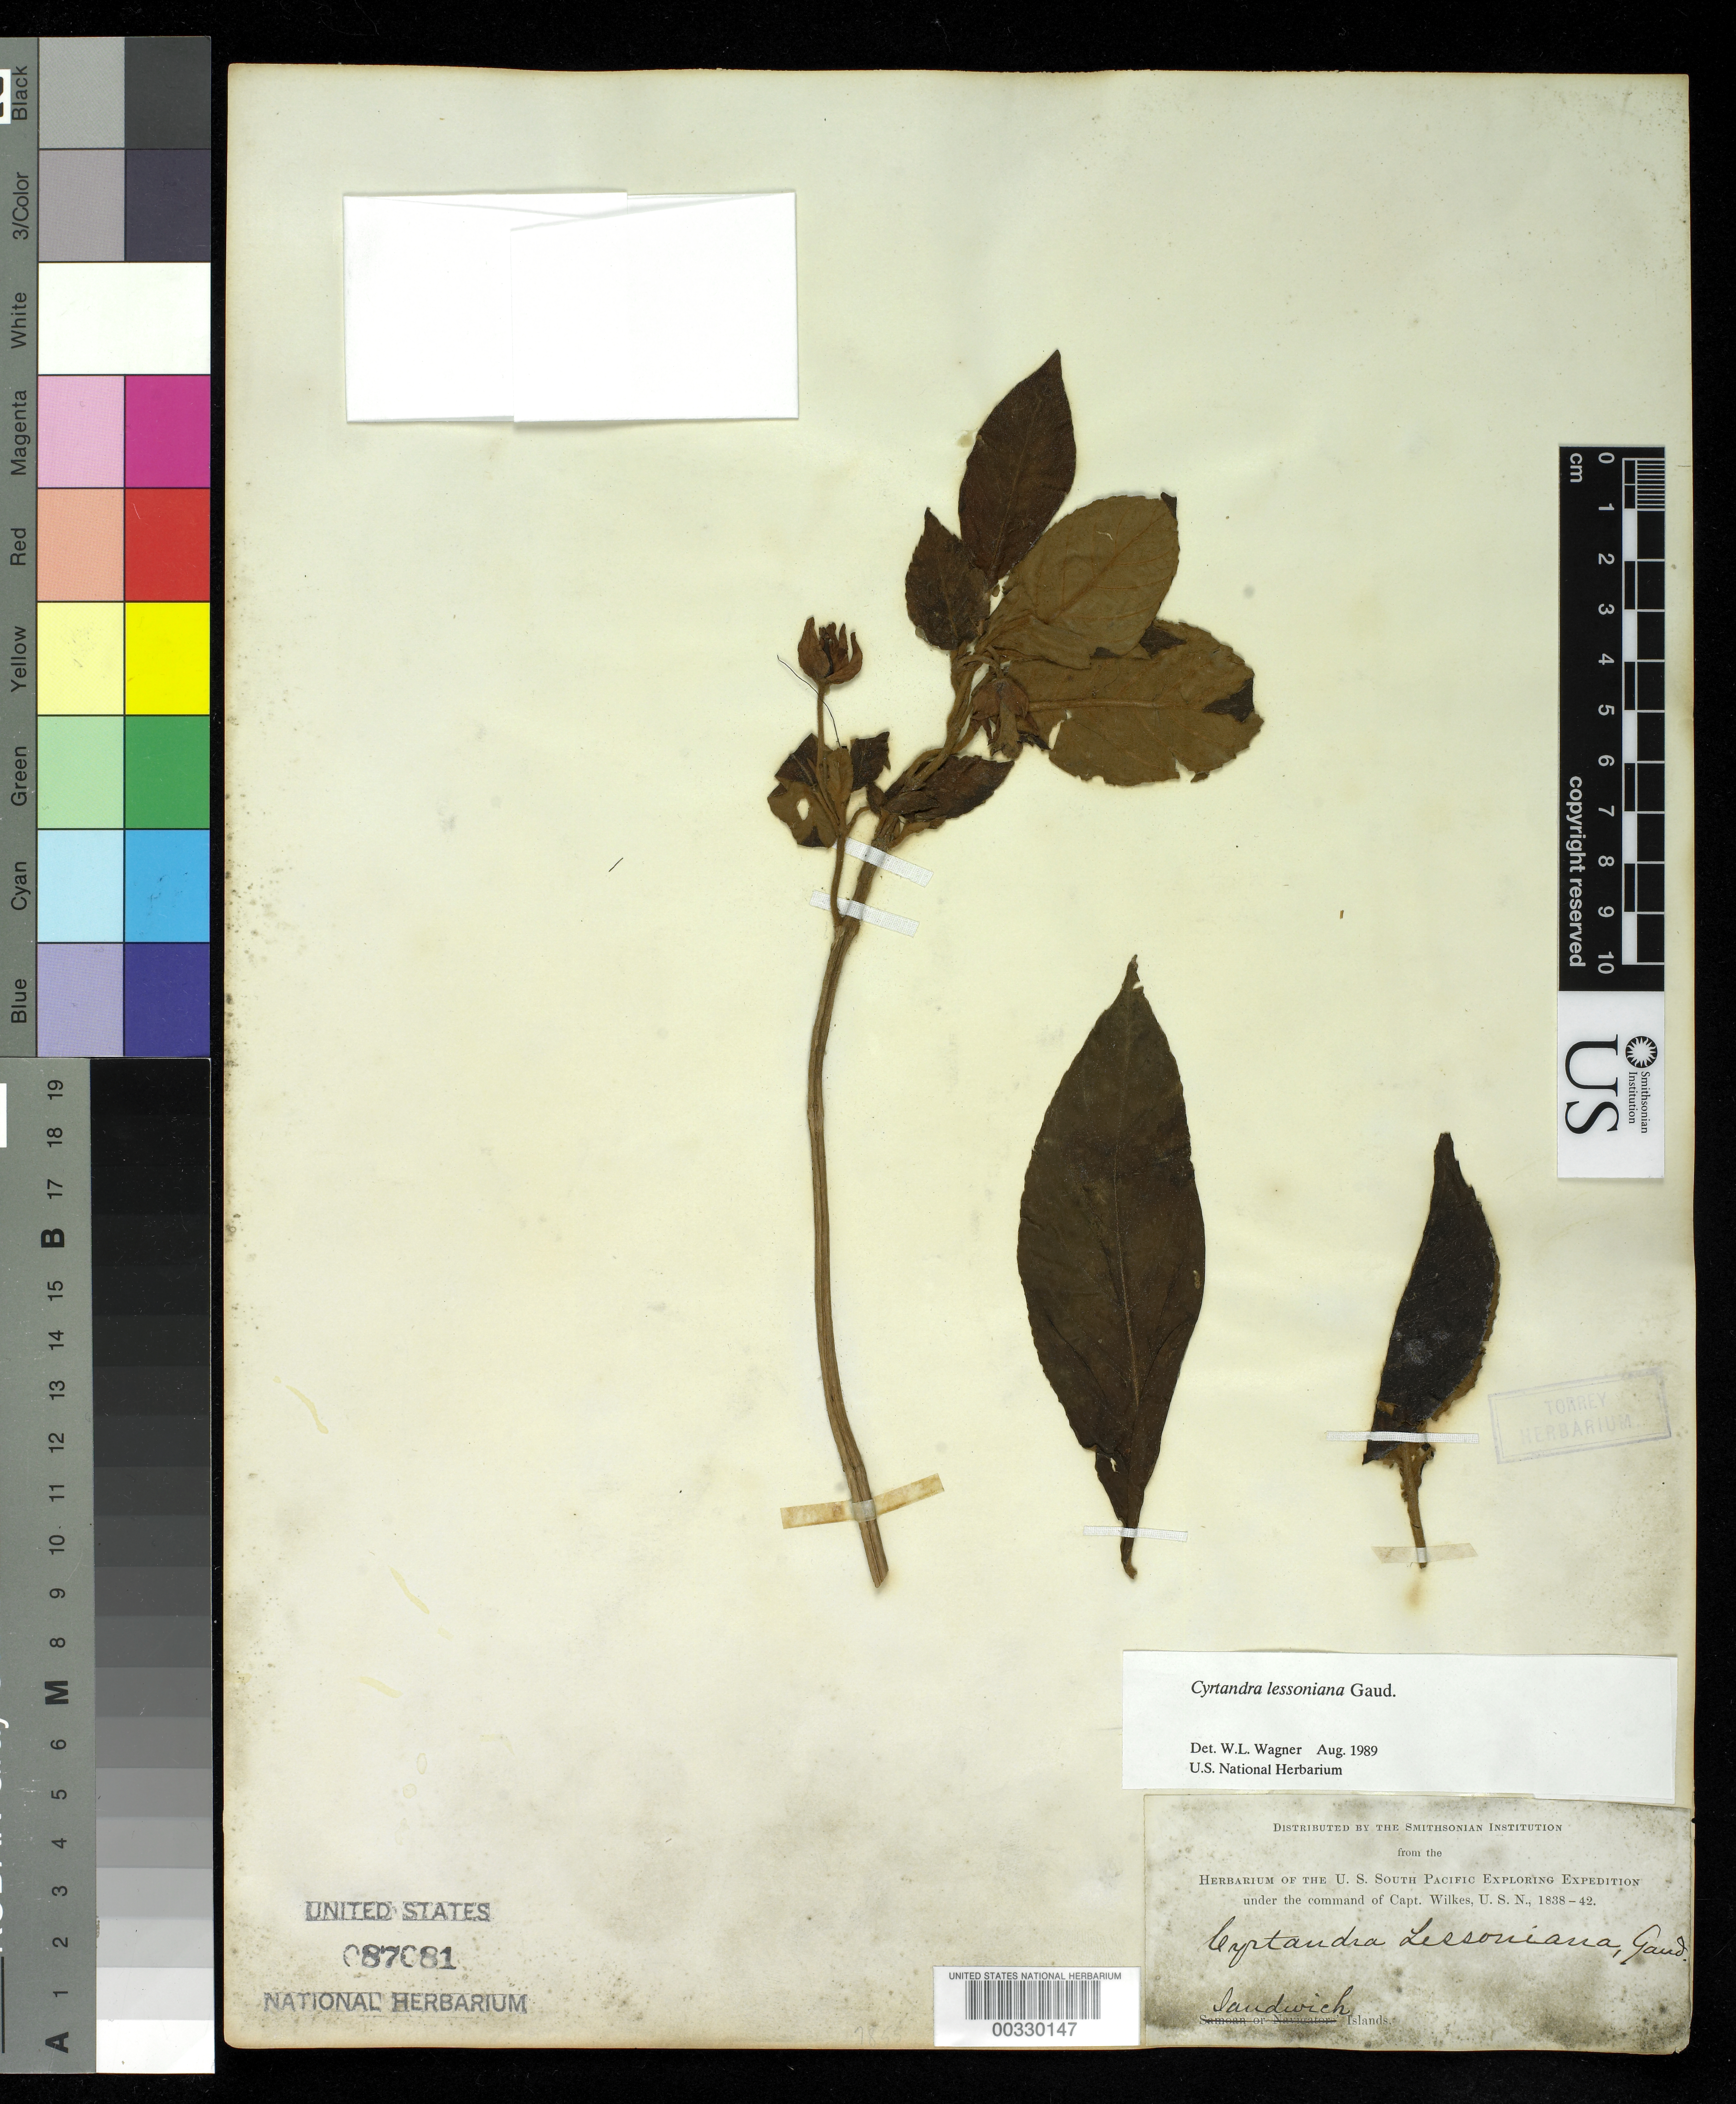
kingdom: Plantae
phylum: Tracheophyta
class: Magnoliopsida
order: Lamiales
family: Gesneriaceae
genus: Cyrtandra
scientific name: Cyrtandra lessoniana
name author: Gaudich.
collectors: Wilkes Explor. Exped.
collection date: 1838/1842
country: United States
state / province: Hawaii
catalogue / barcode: US 87081